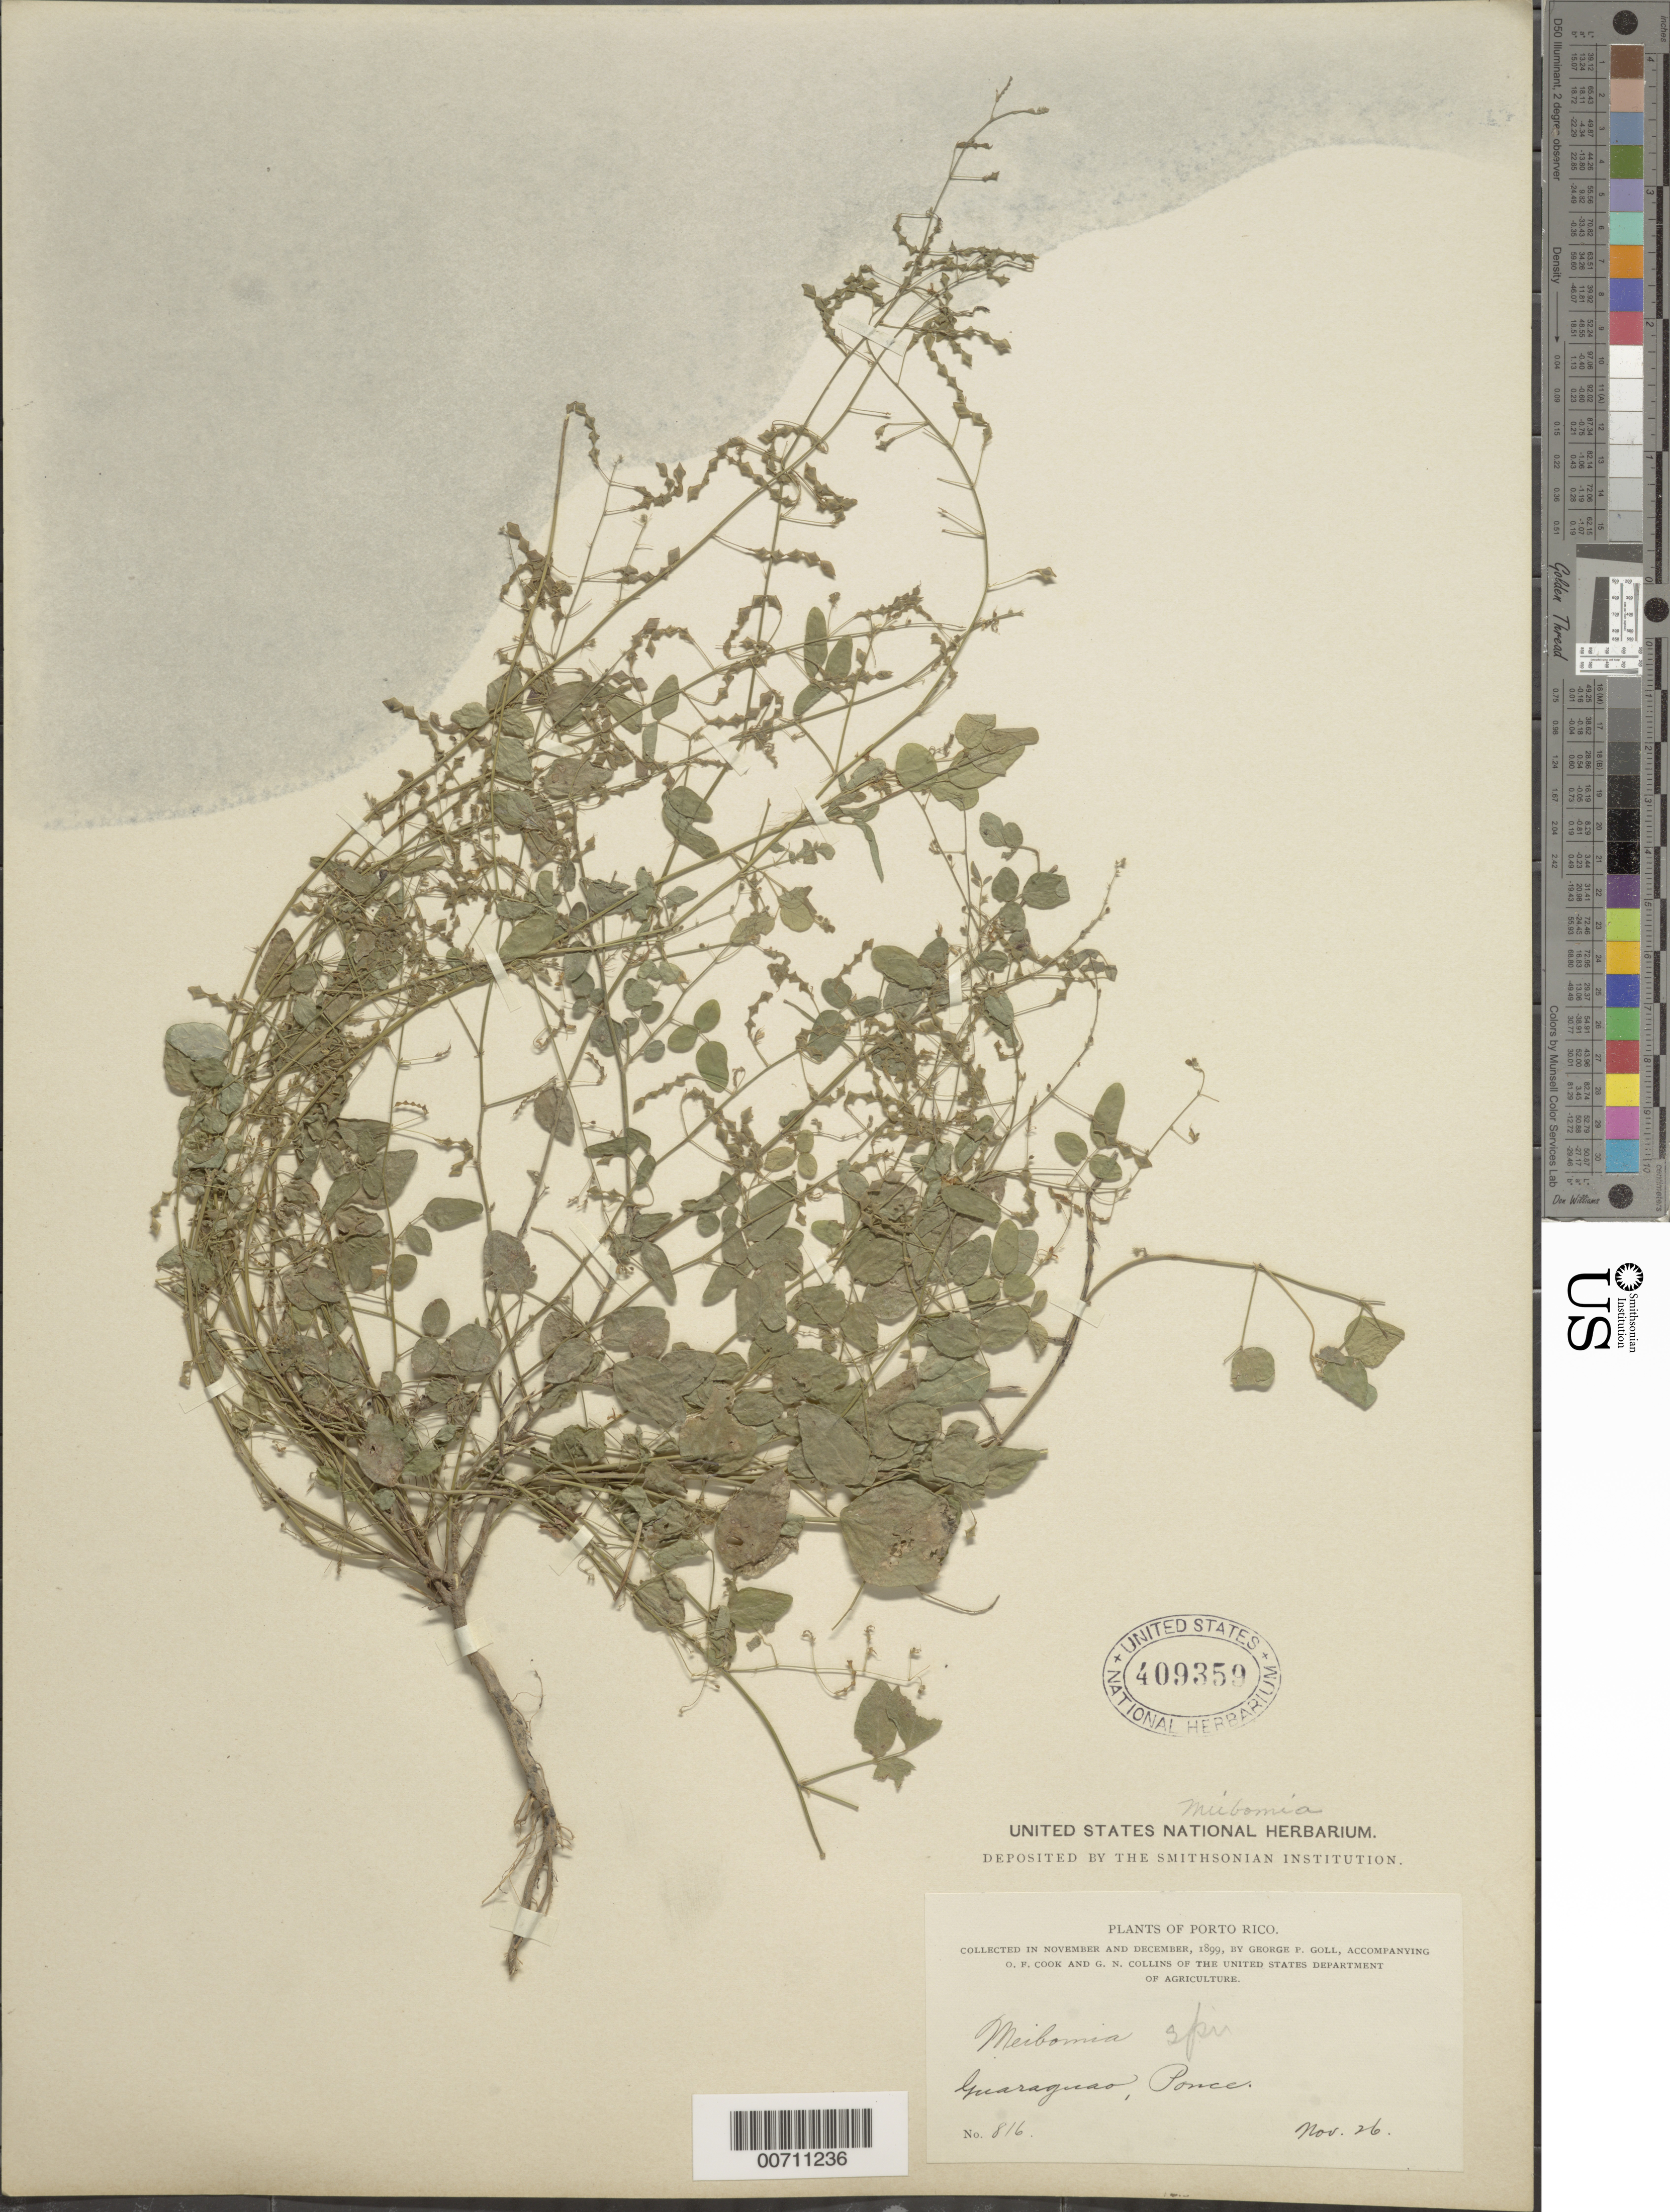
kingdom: Plantae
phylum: Tracheophyta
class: Magnoliopsida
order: Fabales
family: Fabaceae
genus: Desmodium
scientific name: Desmodium procumbens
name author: (Mill.) Hitchc.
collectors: G. Goll, O. F. Cook & G. Collins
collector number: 816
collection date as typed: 26 Nov 1899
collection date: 1899-11-26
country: Puerto Rico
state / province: Ponce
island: Greater Antilles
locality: Guaraguao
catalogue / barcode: US 409359